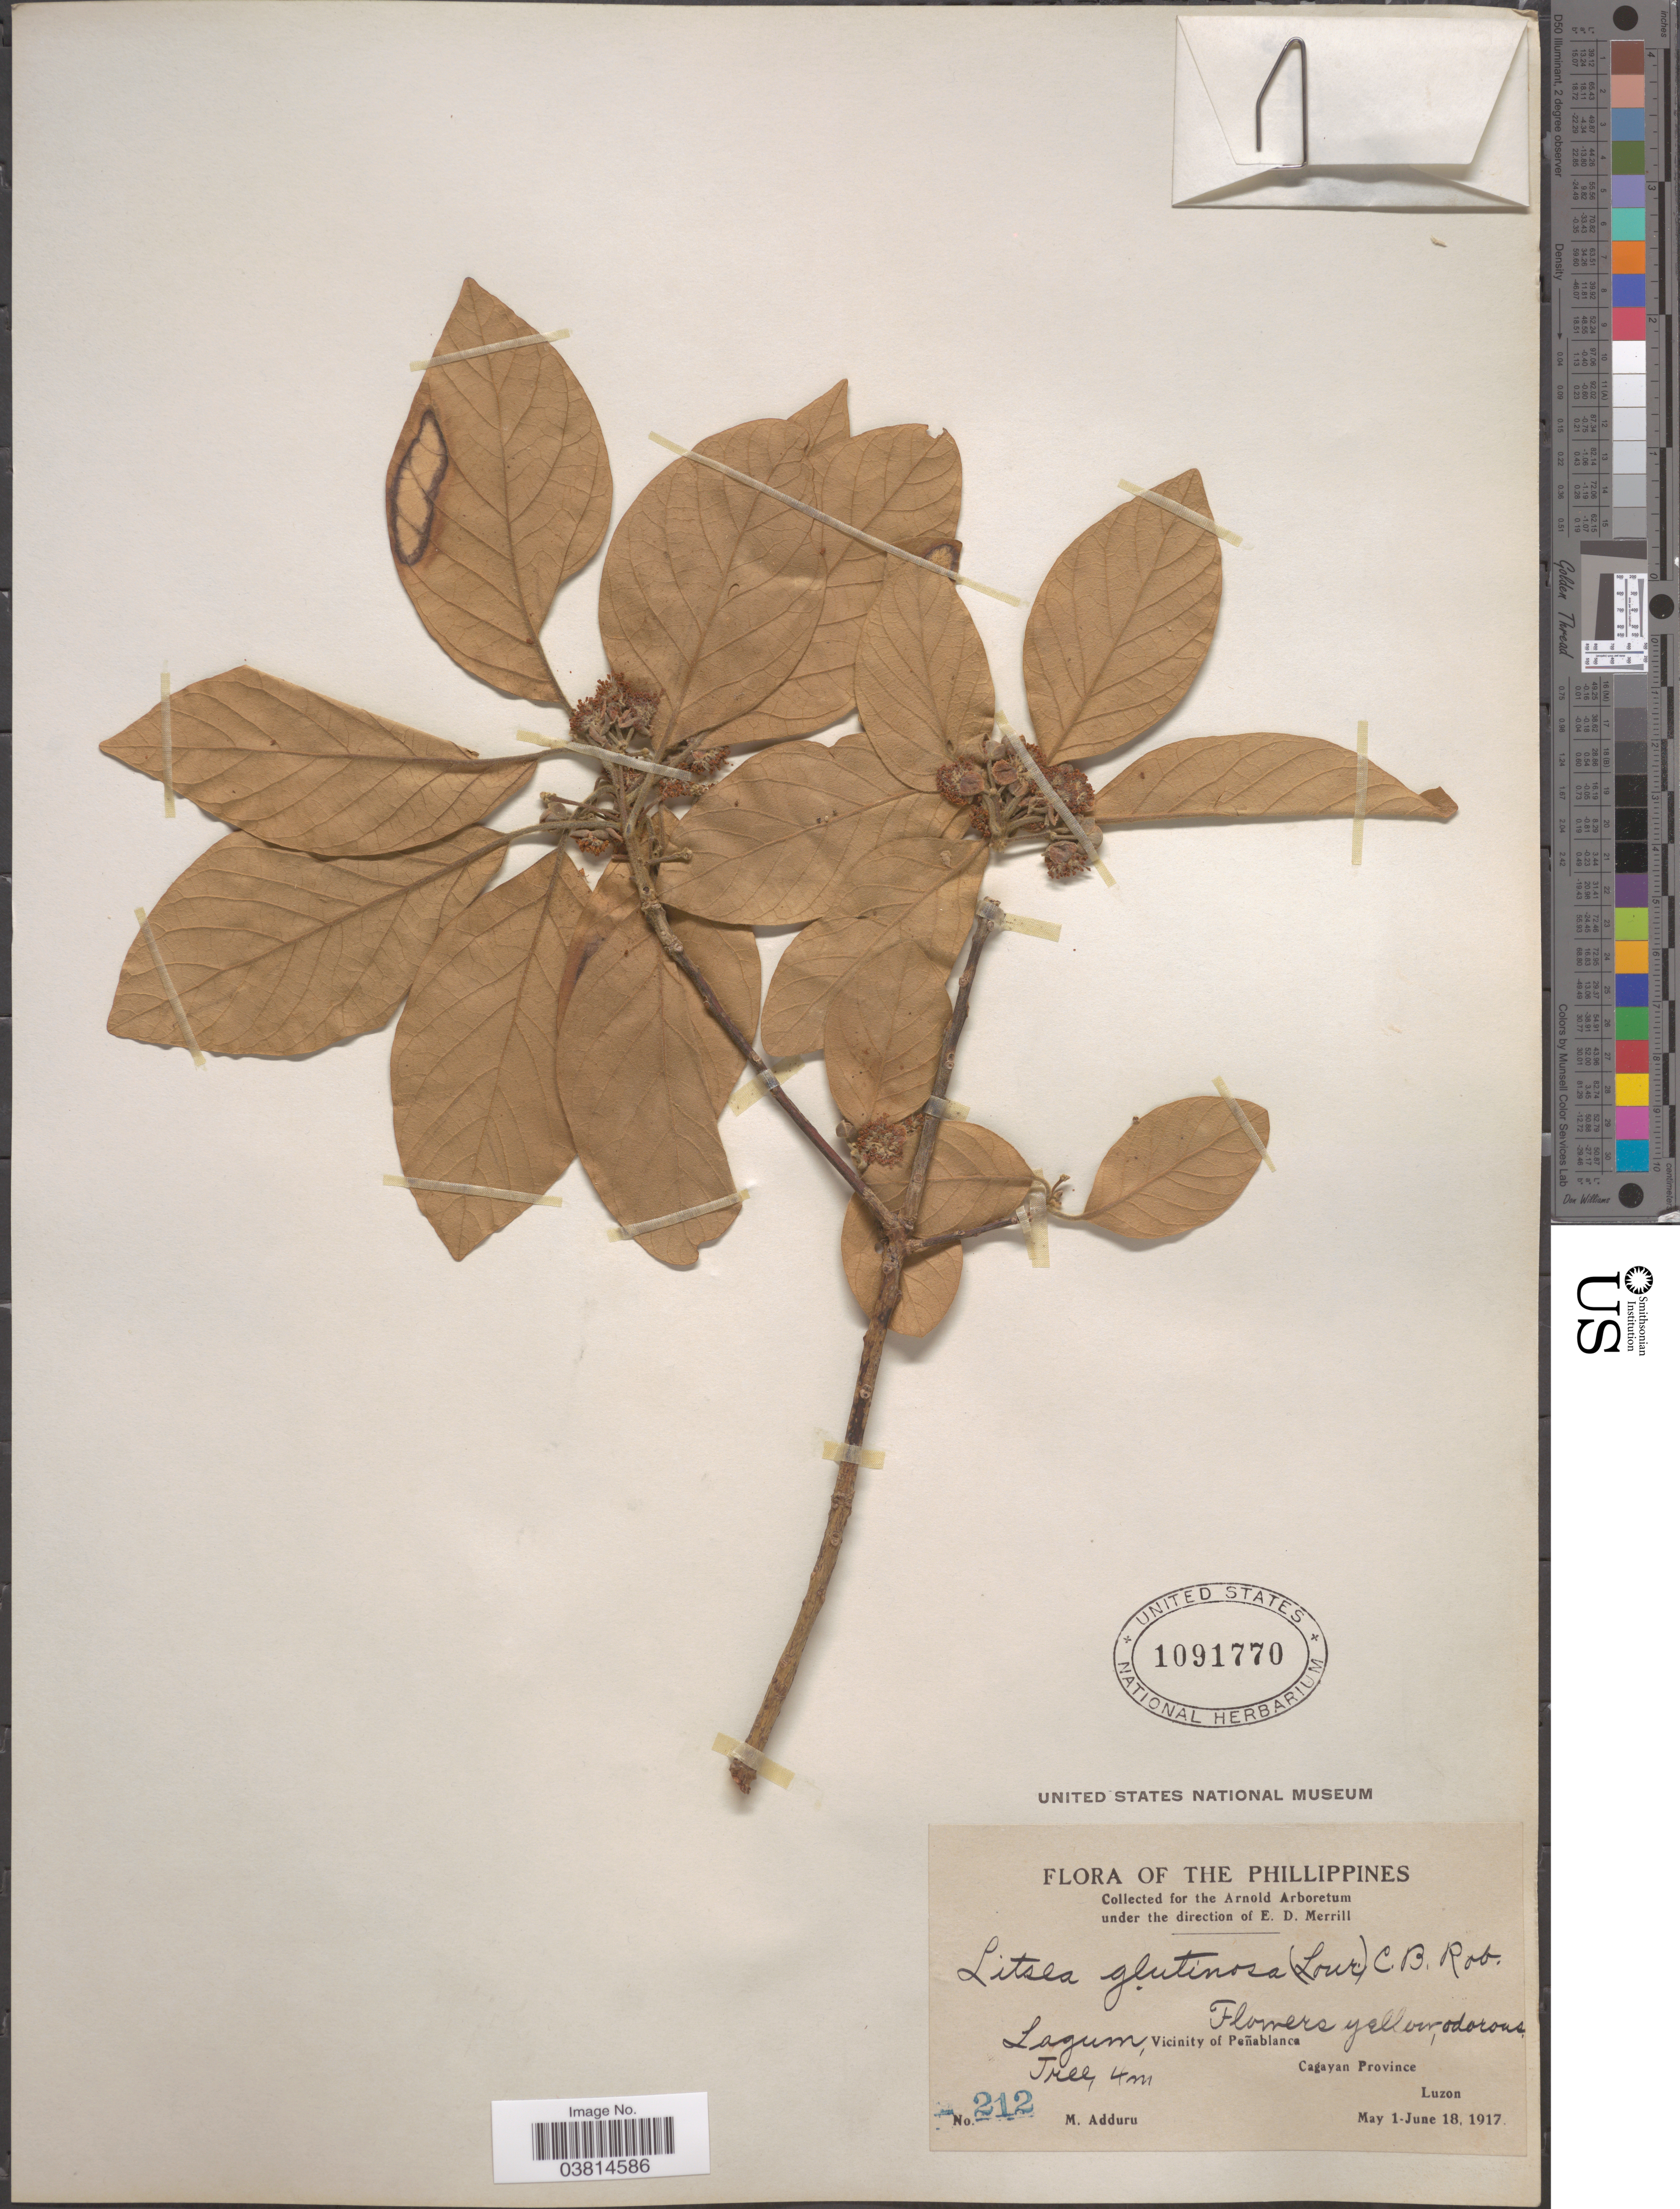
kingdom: Plantae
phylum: Tracheophyta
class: Magnoliopsida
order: Laurales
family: Lauraceae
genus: Litsea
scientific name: Litsea glutinosa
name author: (Lour.) C.B. Rob.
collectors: M. Adduru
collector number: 212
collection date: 1917-05-01/1917-06-18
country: Philippines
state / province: Cagayan Valley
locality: Lagum, Vicinity of Peñablanca. Cagayan Province. Luzon.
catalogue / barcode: US 1091770